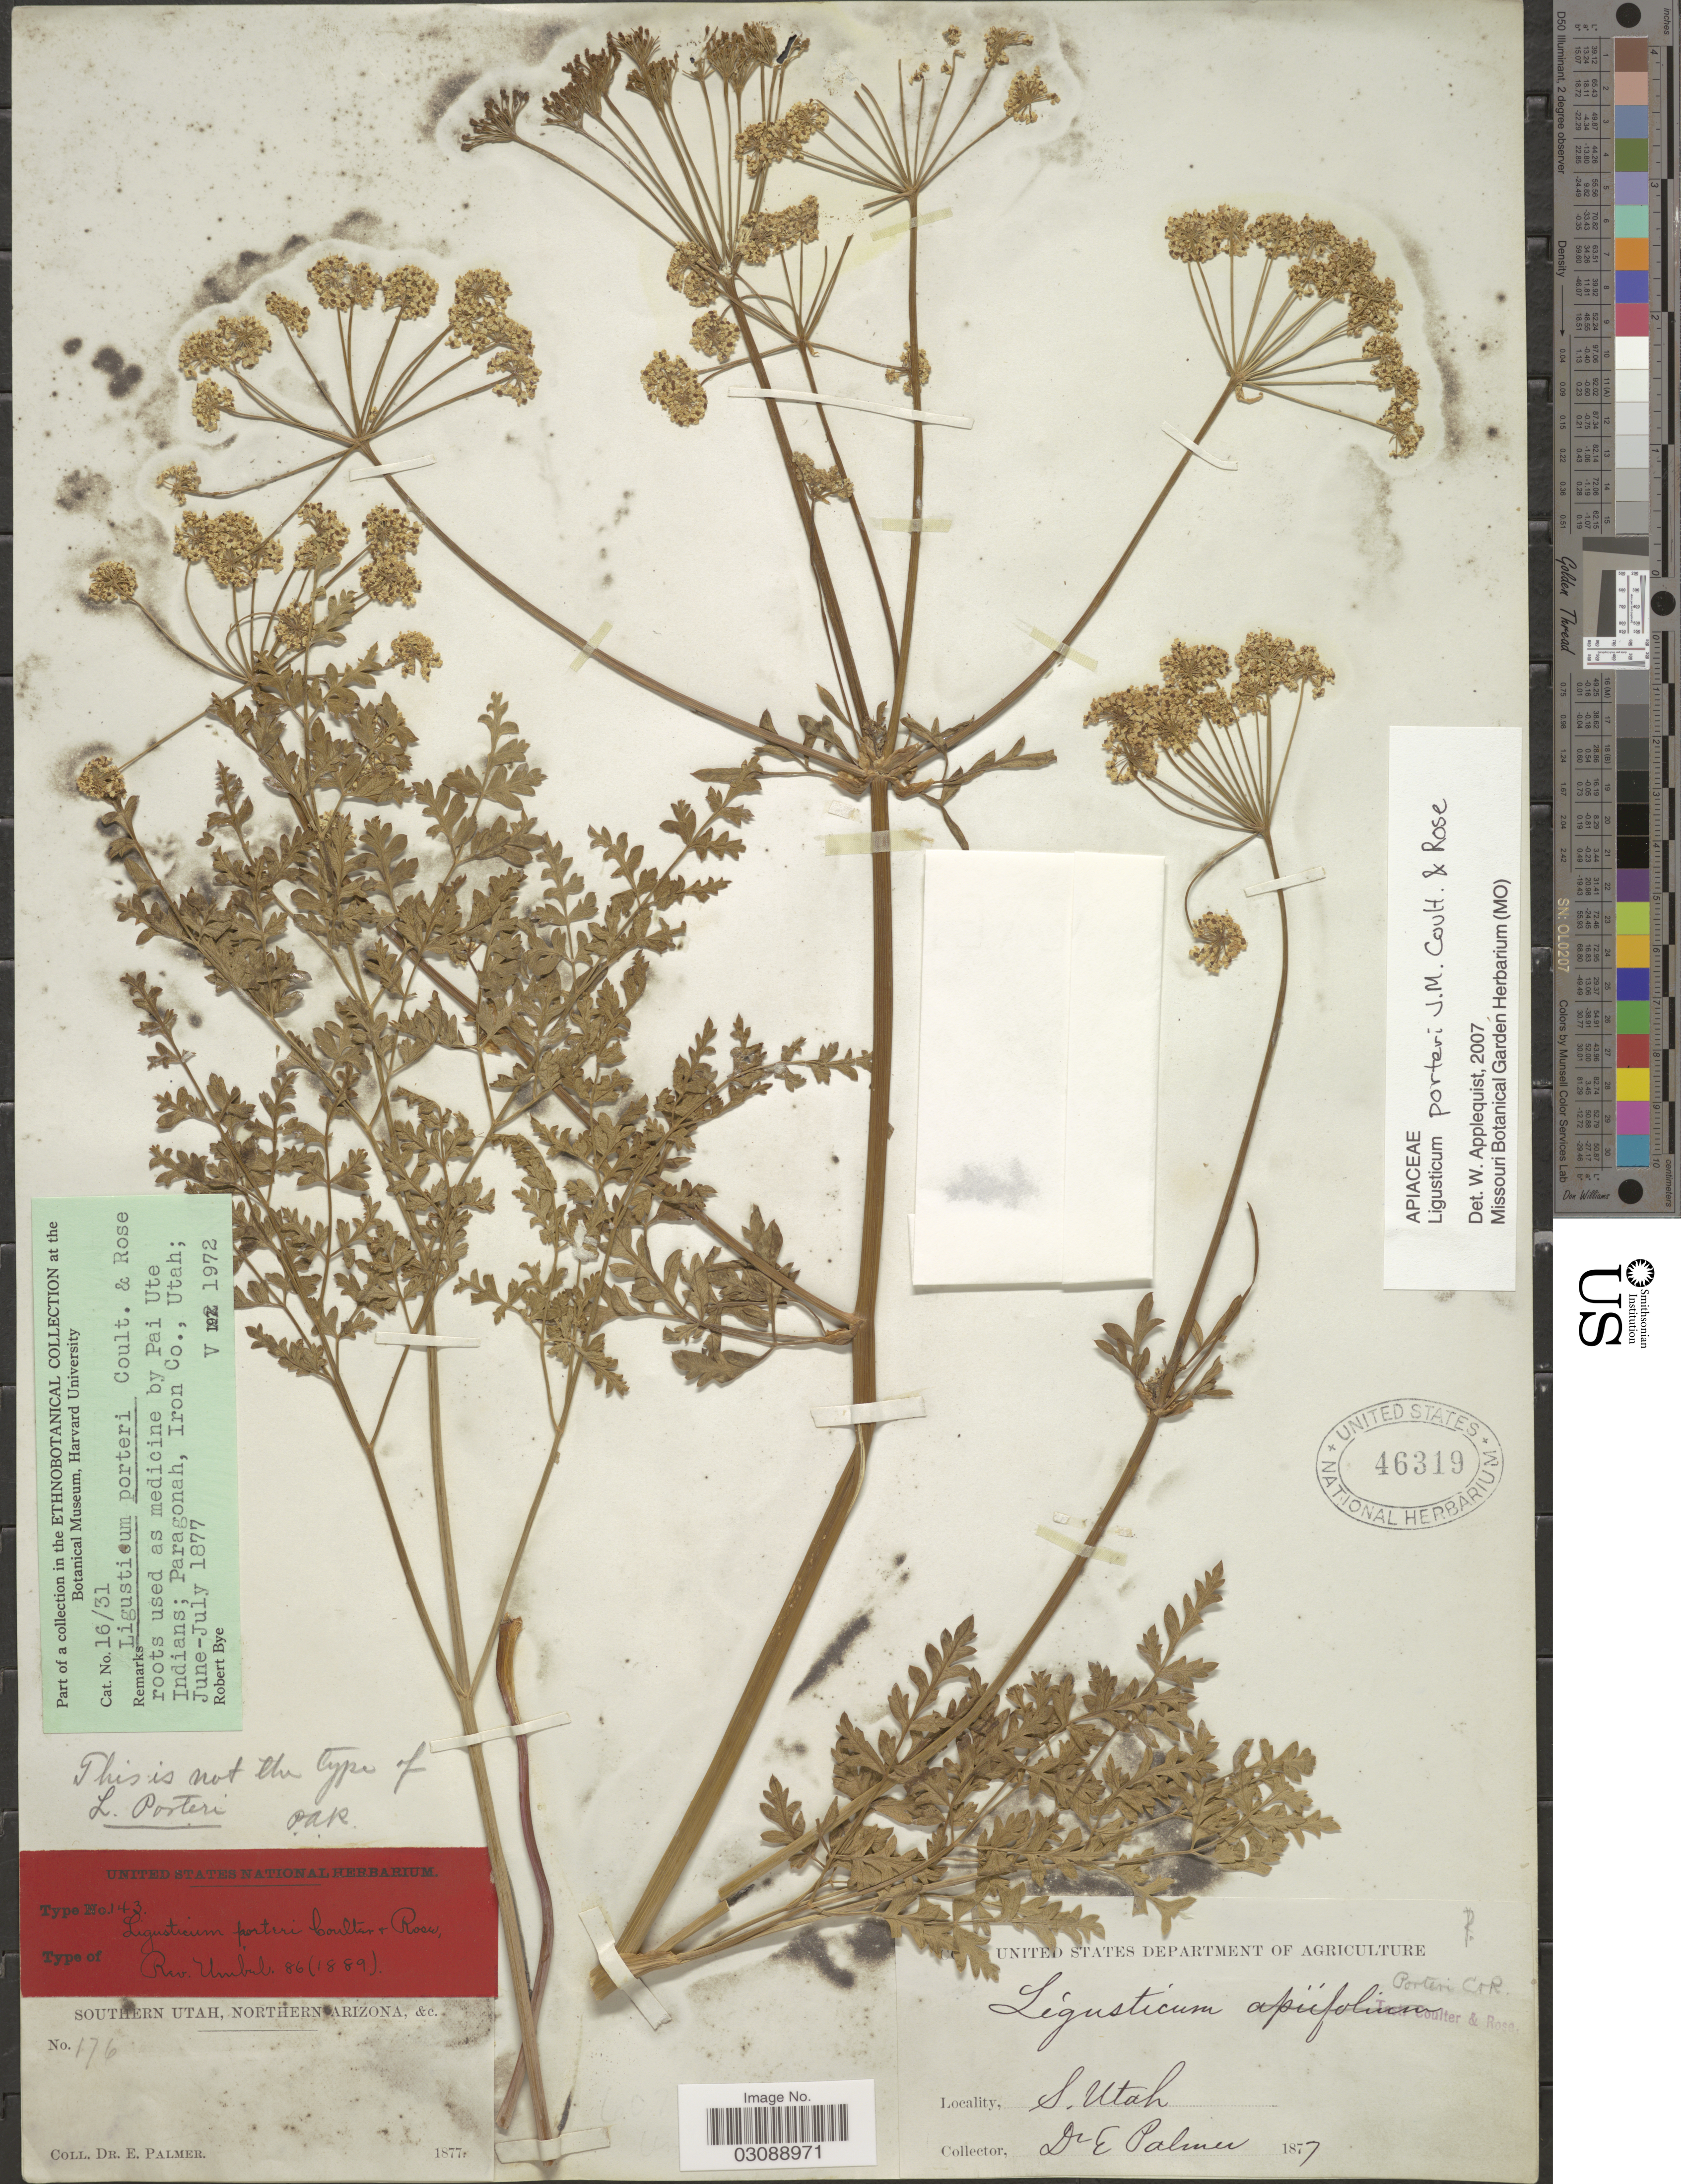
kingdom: Plantae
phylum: Tracheophyta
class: Magnoliopsida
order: Apiales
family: Apiaceae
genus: Ligusticum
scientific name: Ligusticum porteri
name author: J.M. Coult. & Rose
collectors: E. Palmer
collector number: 176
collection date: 1877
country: United States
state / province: Utah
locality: Southern Utah.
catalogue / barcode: US 46319